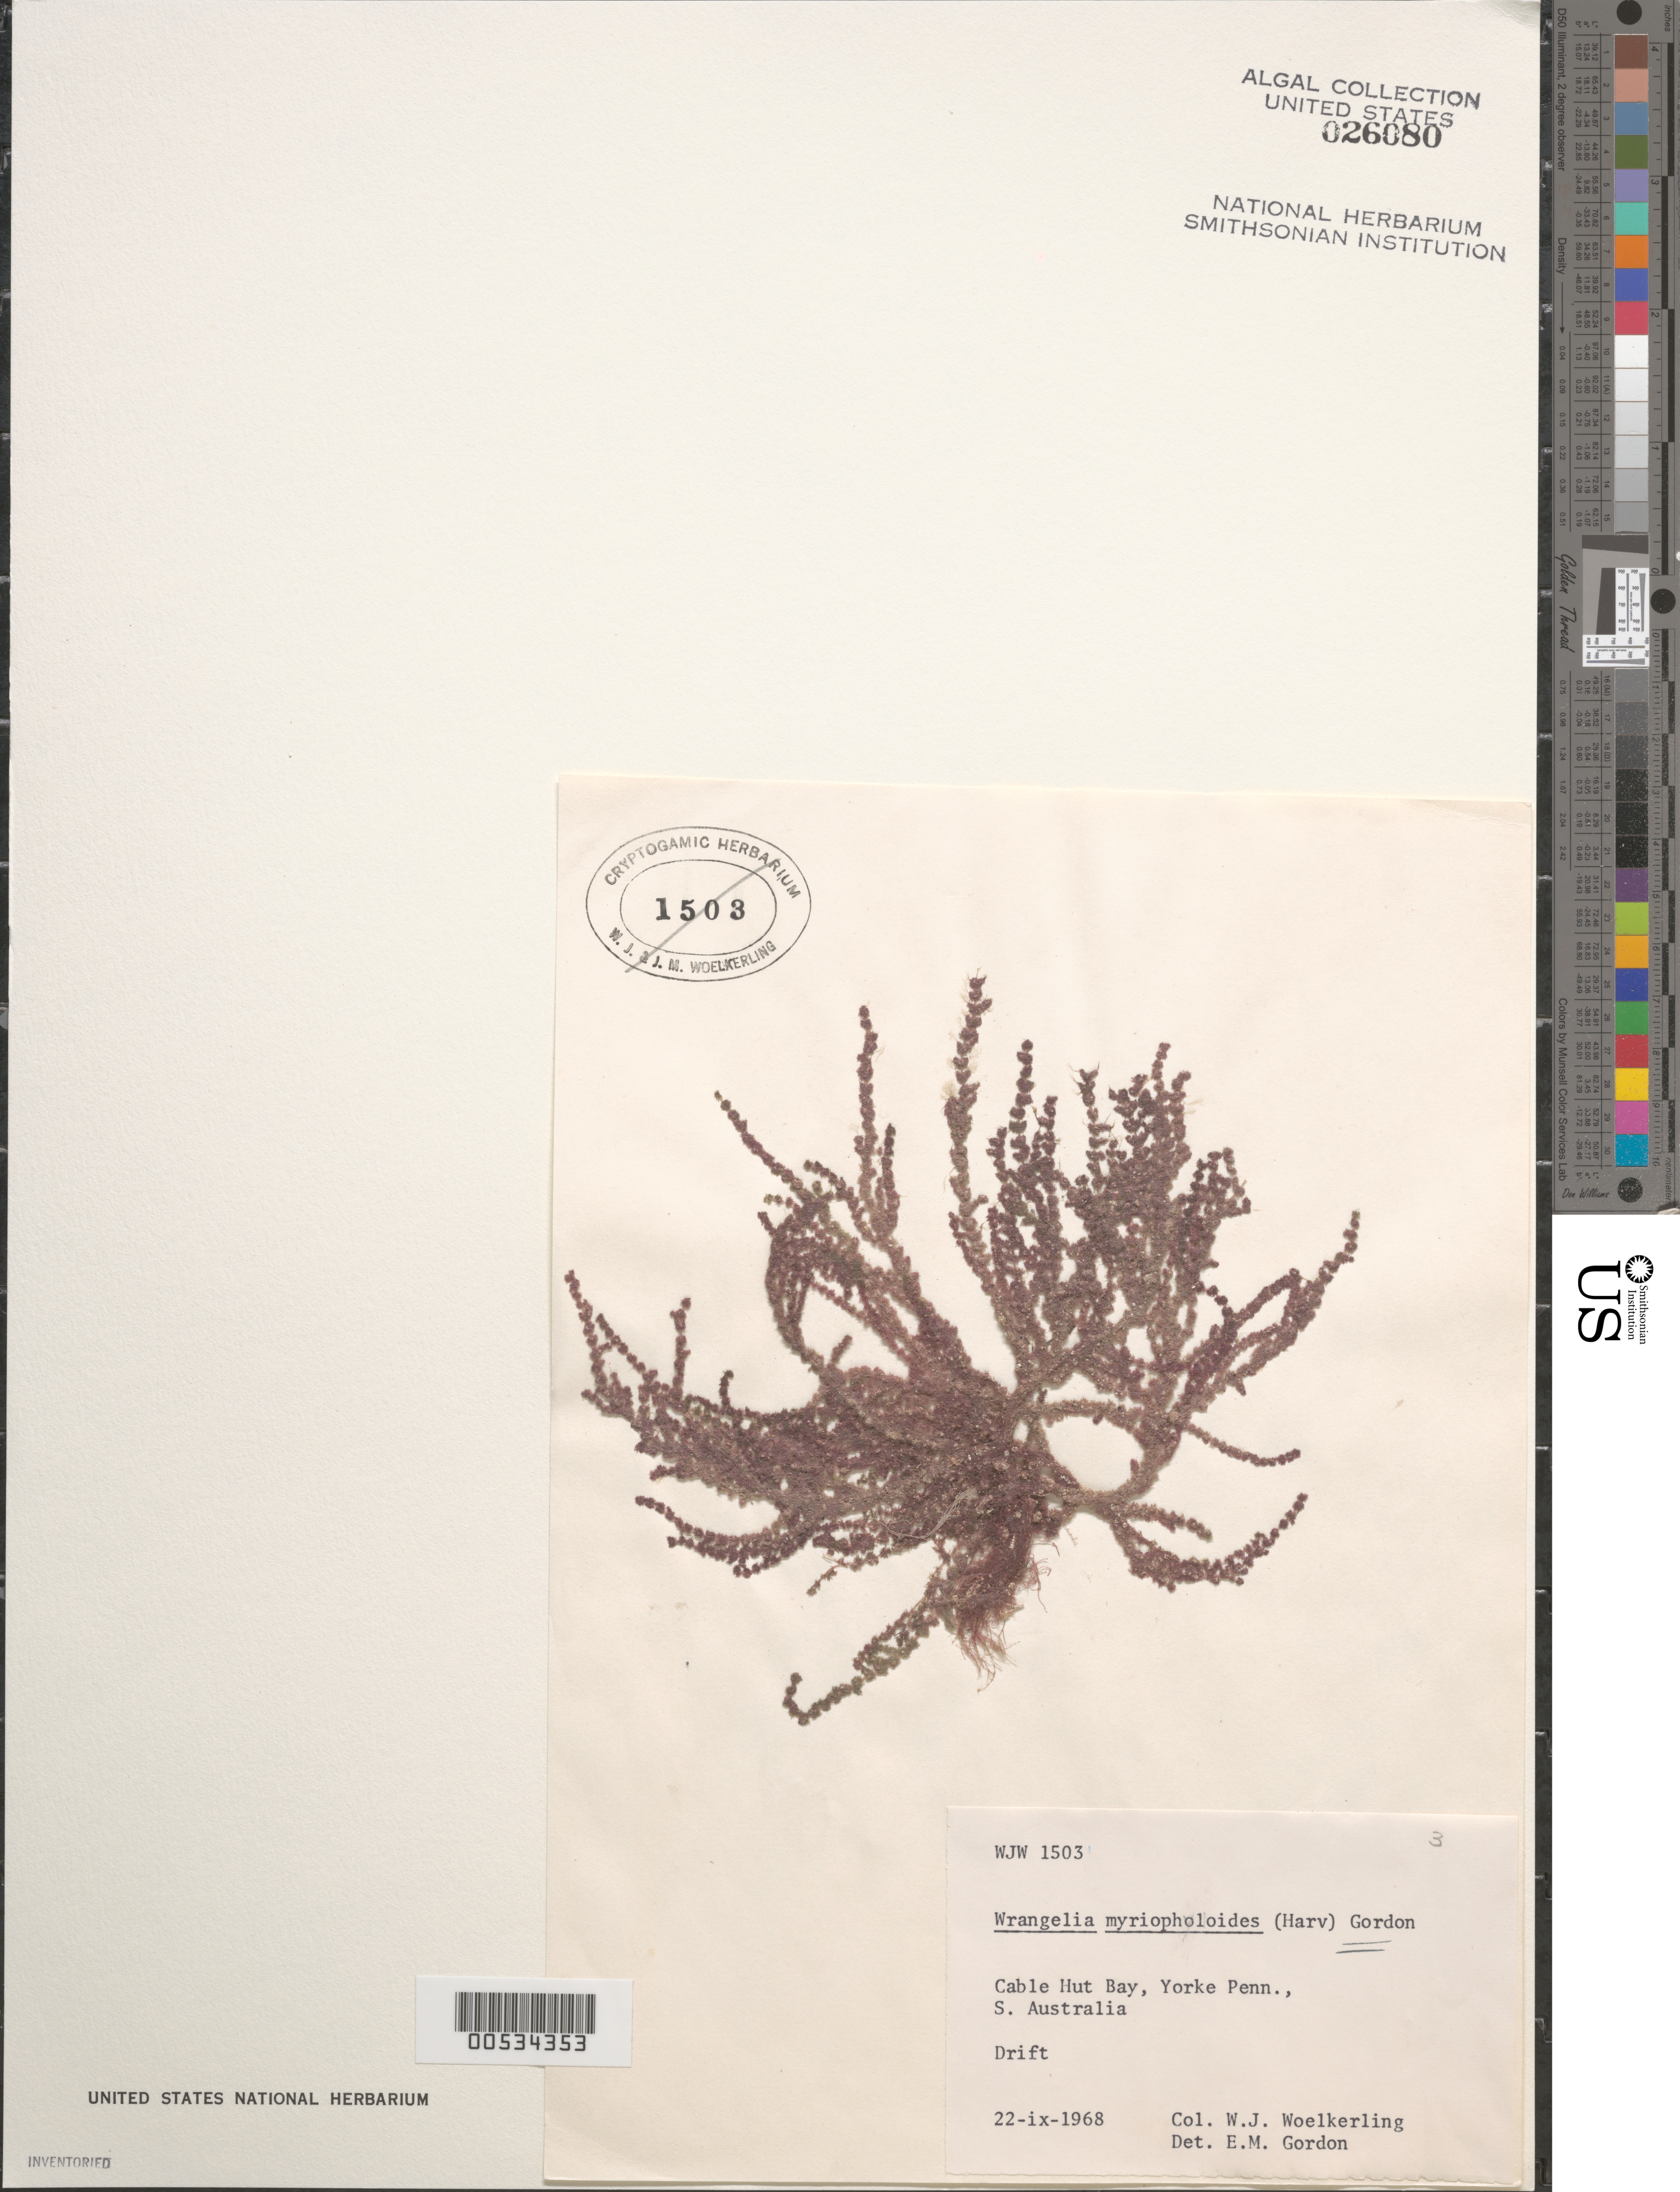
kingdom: Plantae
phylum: Rhodophyta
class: Florideophyceae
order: Ceramiales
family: Wrangeliaceae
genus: Wollastoniella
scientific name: Wollastoniella myriophylloides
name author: (Harv.) Gordon-Mills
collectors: W. Woelkerling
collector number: WJW 1503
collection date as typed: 22 Sep 1968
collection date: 1968-09-22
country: Australia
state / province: South Australia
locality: Cable hut bay, yorke peninsula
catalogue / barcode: US 26080